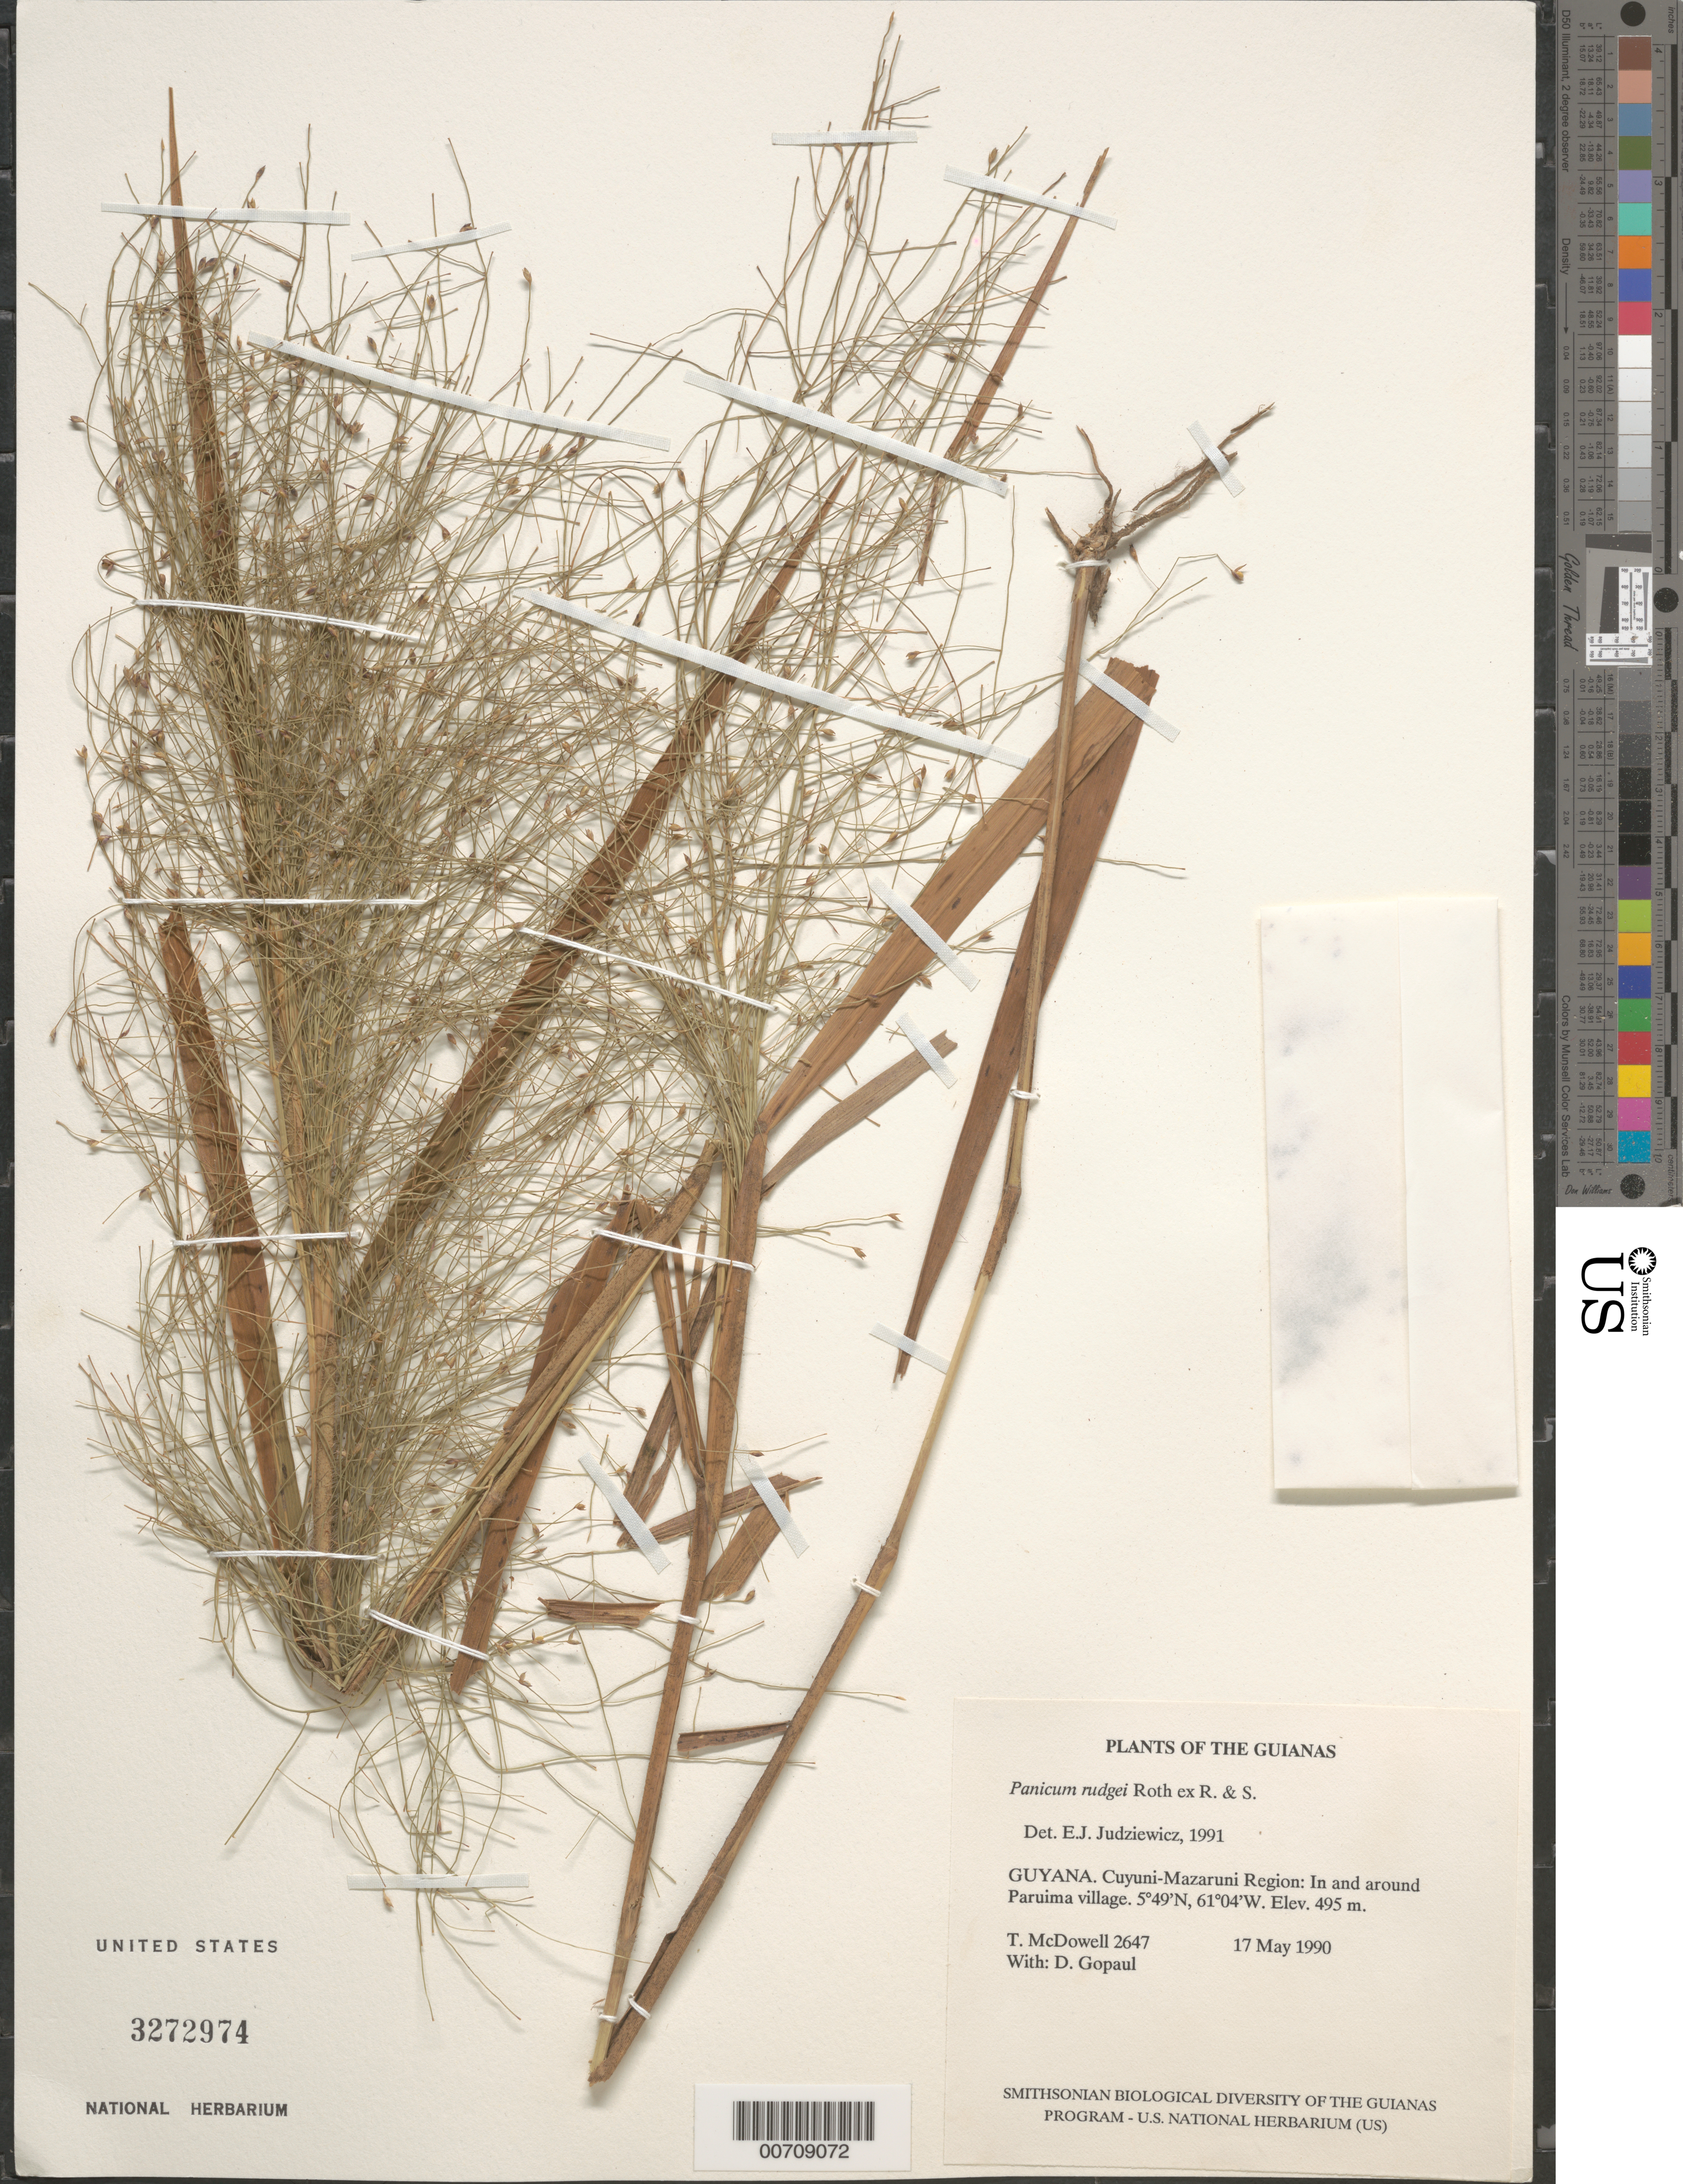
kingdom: Plantae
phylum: Tracheophyta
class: Liliopsida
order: Poales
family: Poaceae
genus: Panicum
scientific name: Panicum rudgei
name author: Roem. & Schult.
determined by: Judziewicz, E. J.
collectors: T. McDowell & D. Gopaul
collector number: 2647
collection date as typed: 18 May 1990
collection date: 1990-05-18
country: Guyana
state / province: Cuyuni-Mazaruni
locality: In and around Paruima village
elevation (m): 495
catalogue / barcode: US 3272974